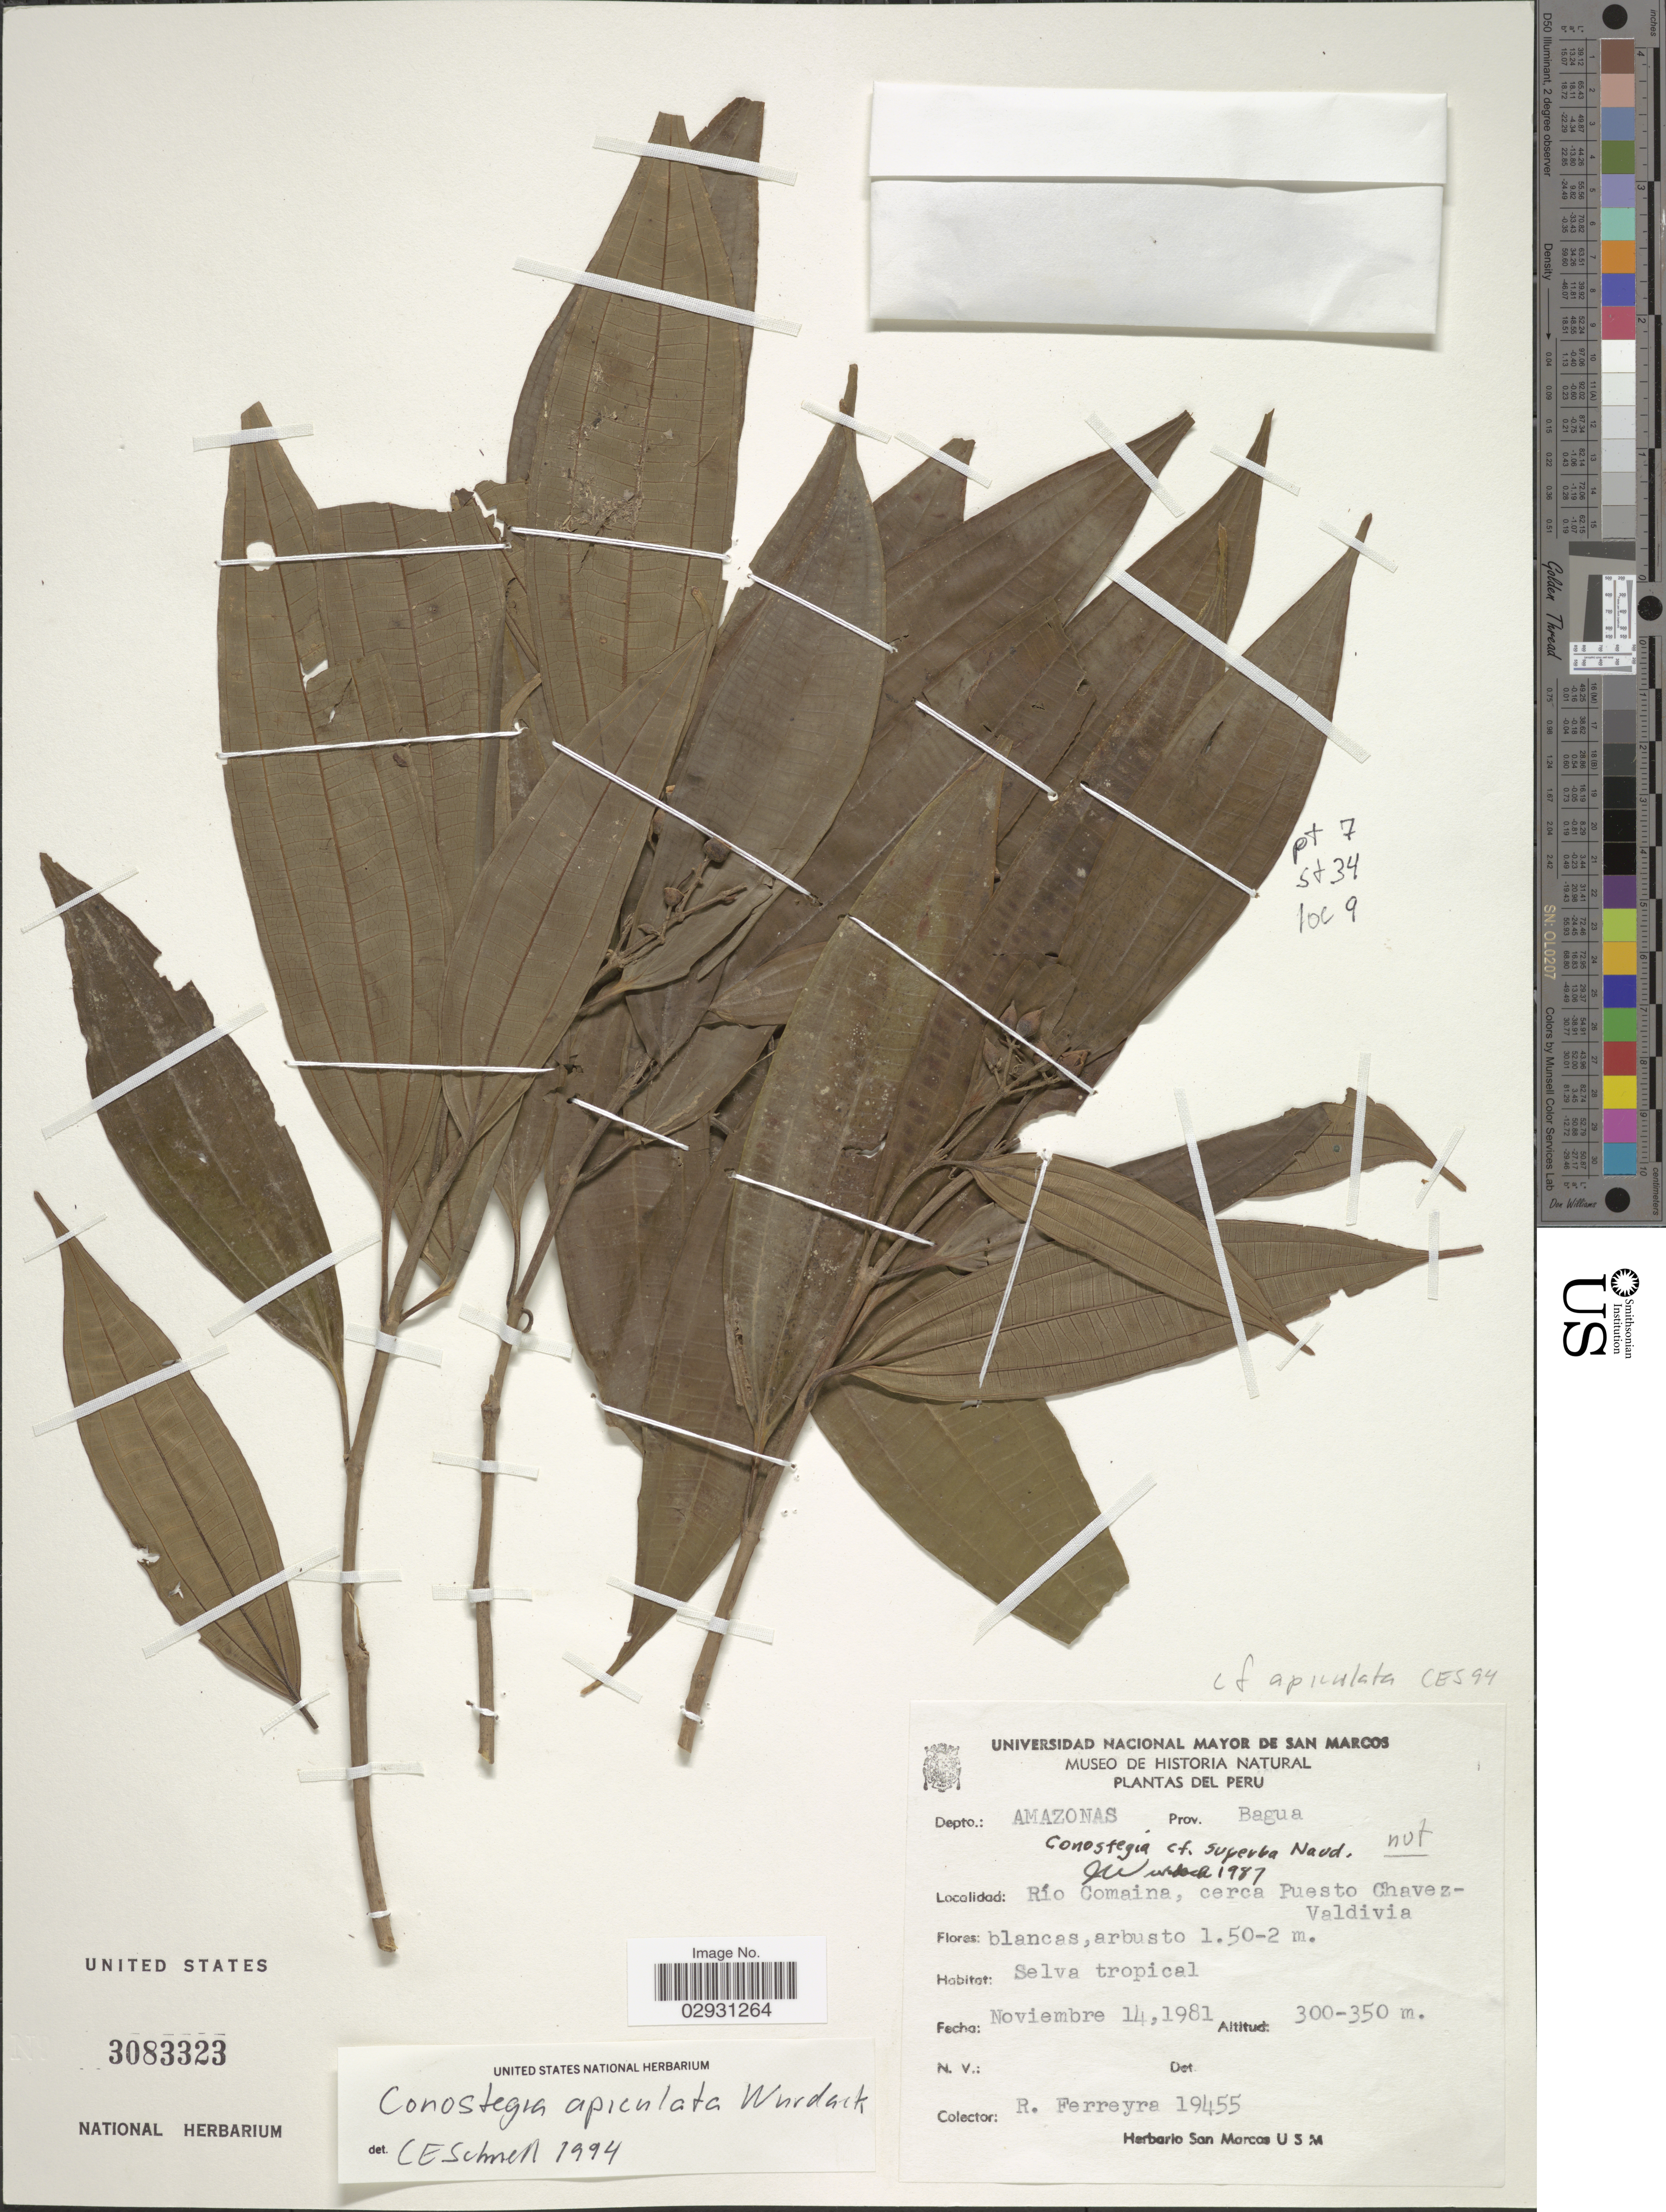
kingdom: Plantae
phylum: Tracheophyta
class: Magnoliopsida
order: Myrtales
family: Melastomataceae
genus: Conostegia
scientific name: Conostegia apiculata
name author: Wurdack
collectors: R. A. Ferreyra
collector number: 19455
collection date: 1981-11-14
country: Peru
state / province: Amazonas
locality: Depto.: Amazonas, Prov. Bagua. Río Comaina, cerca Puesto Chavez-Valdivia.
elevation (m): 300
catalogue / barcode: US 3083323